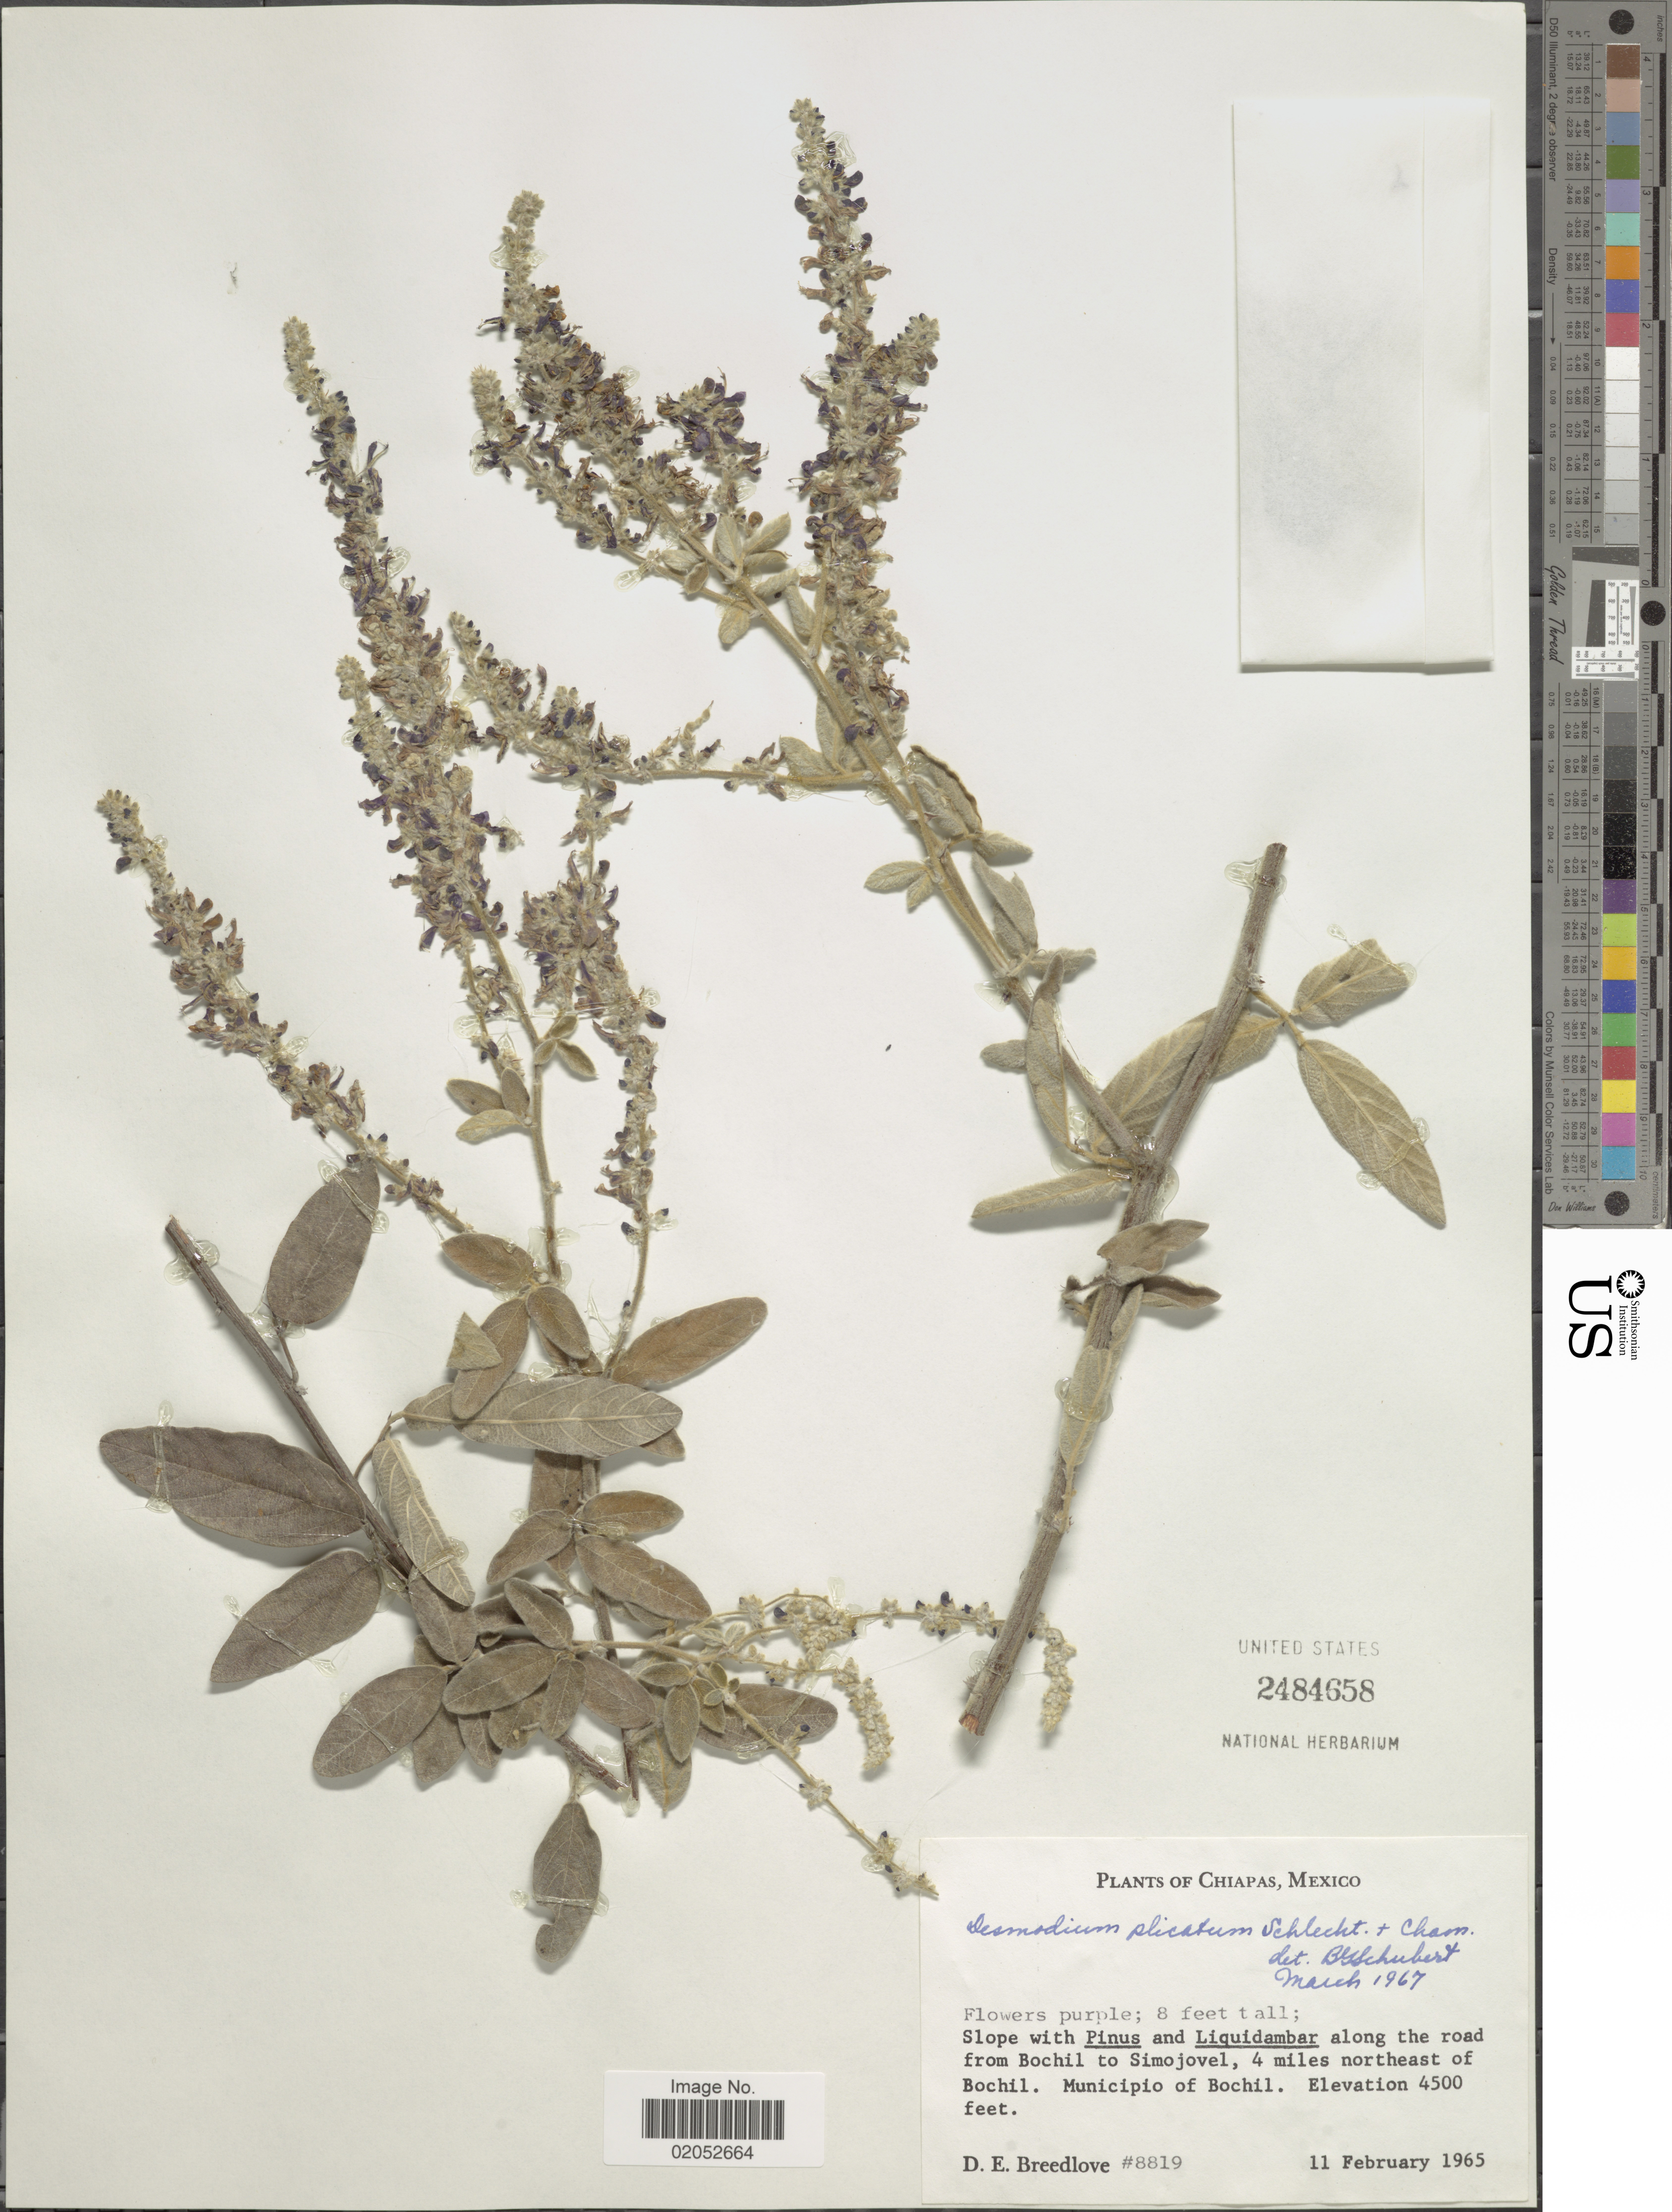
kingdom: Plantae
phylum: Tracheophyta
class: Magnoliopsida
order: Fabales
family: Fabaceae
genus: Desmodium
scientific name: Desmodium plicatum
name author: Schltdl. & Cham.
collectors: D. E. Breedlove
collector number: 8819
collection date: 1965-02-11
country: Mexico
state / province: Chiapas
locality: Along the road from Bochil to Simojovel, 4 miles northeast of Bochil, Municipio of Bochil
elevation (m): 1372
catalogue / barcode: US 2484658